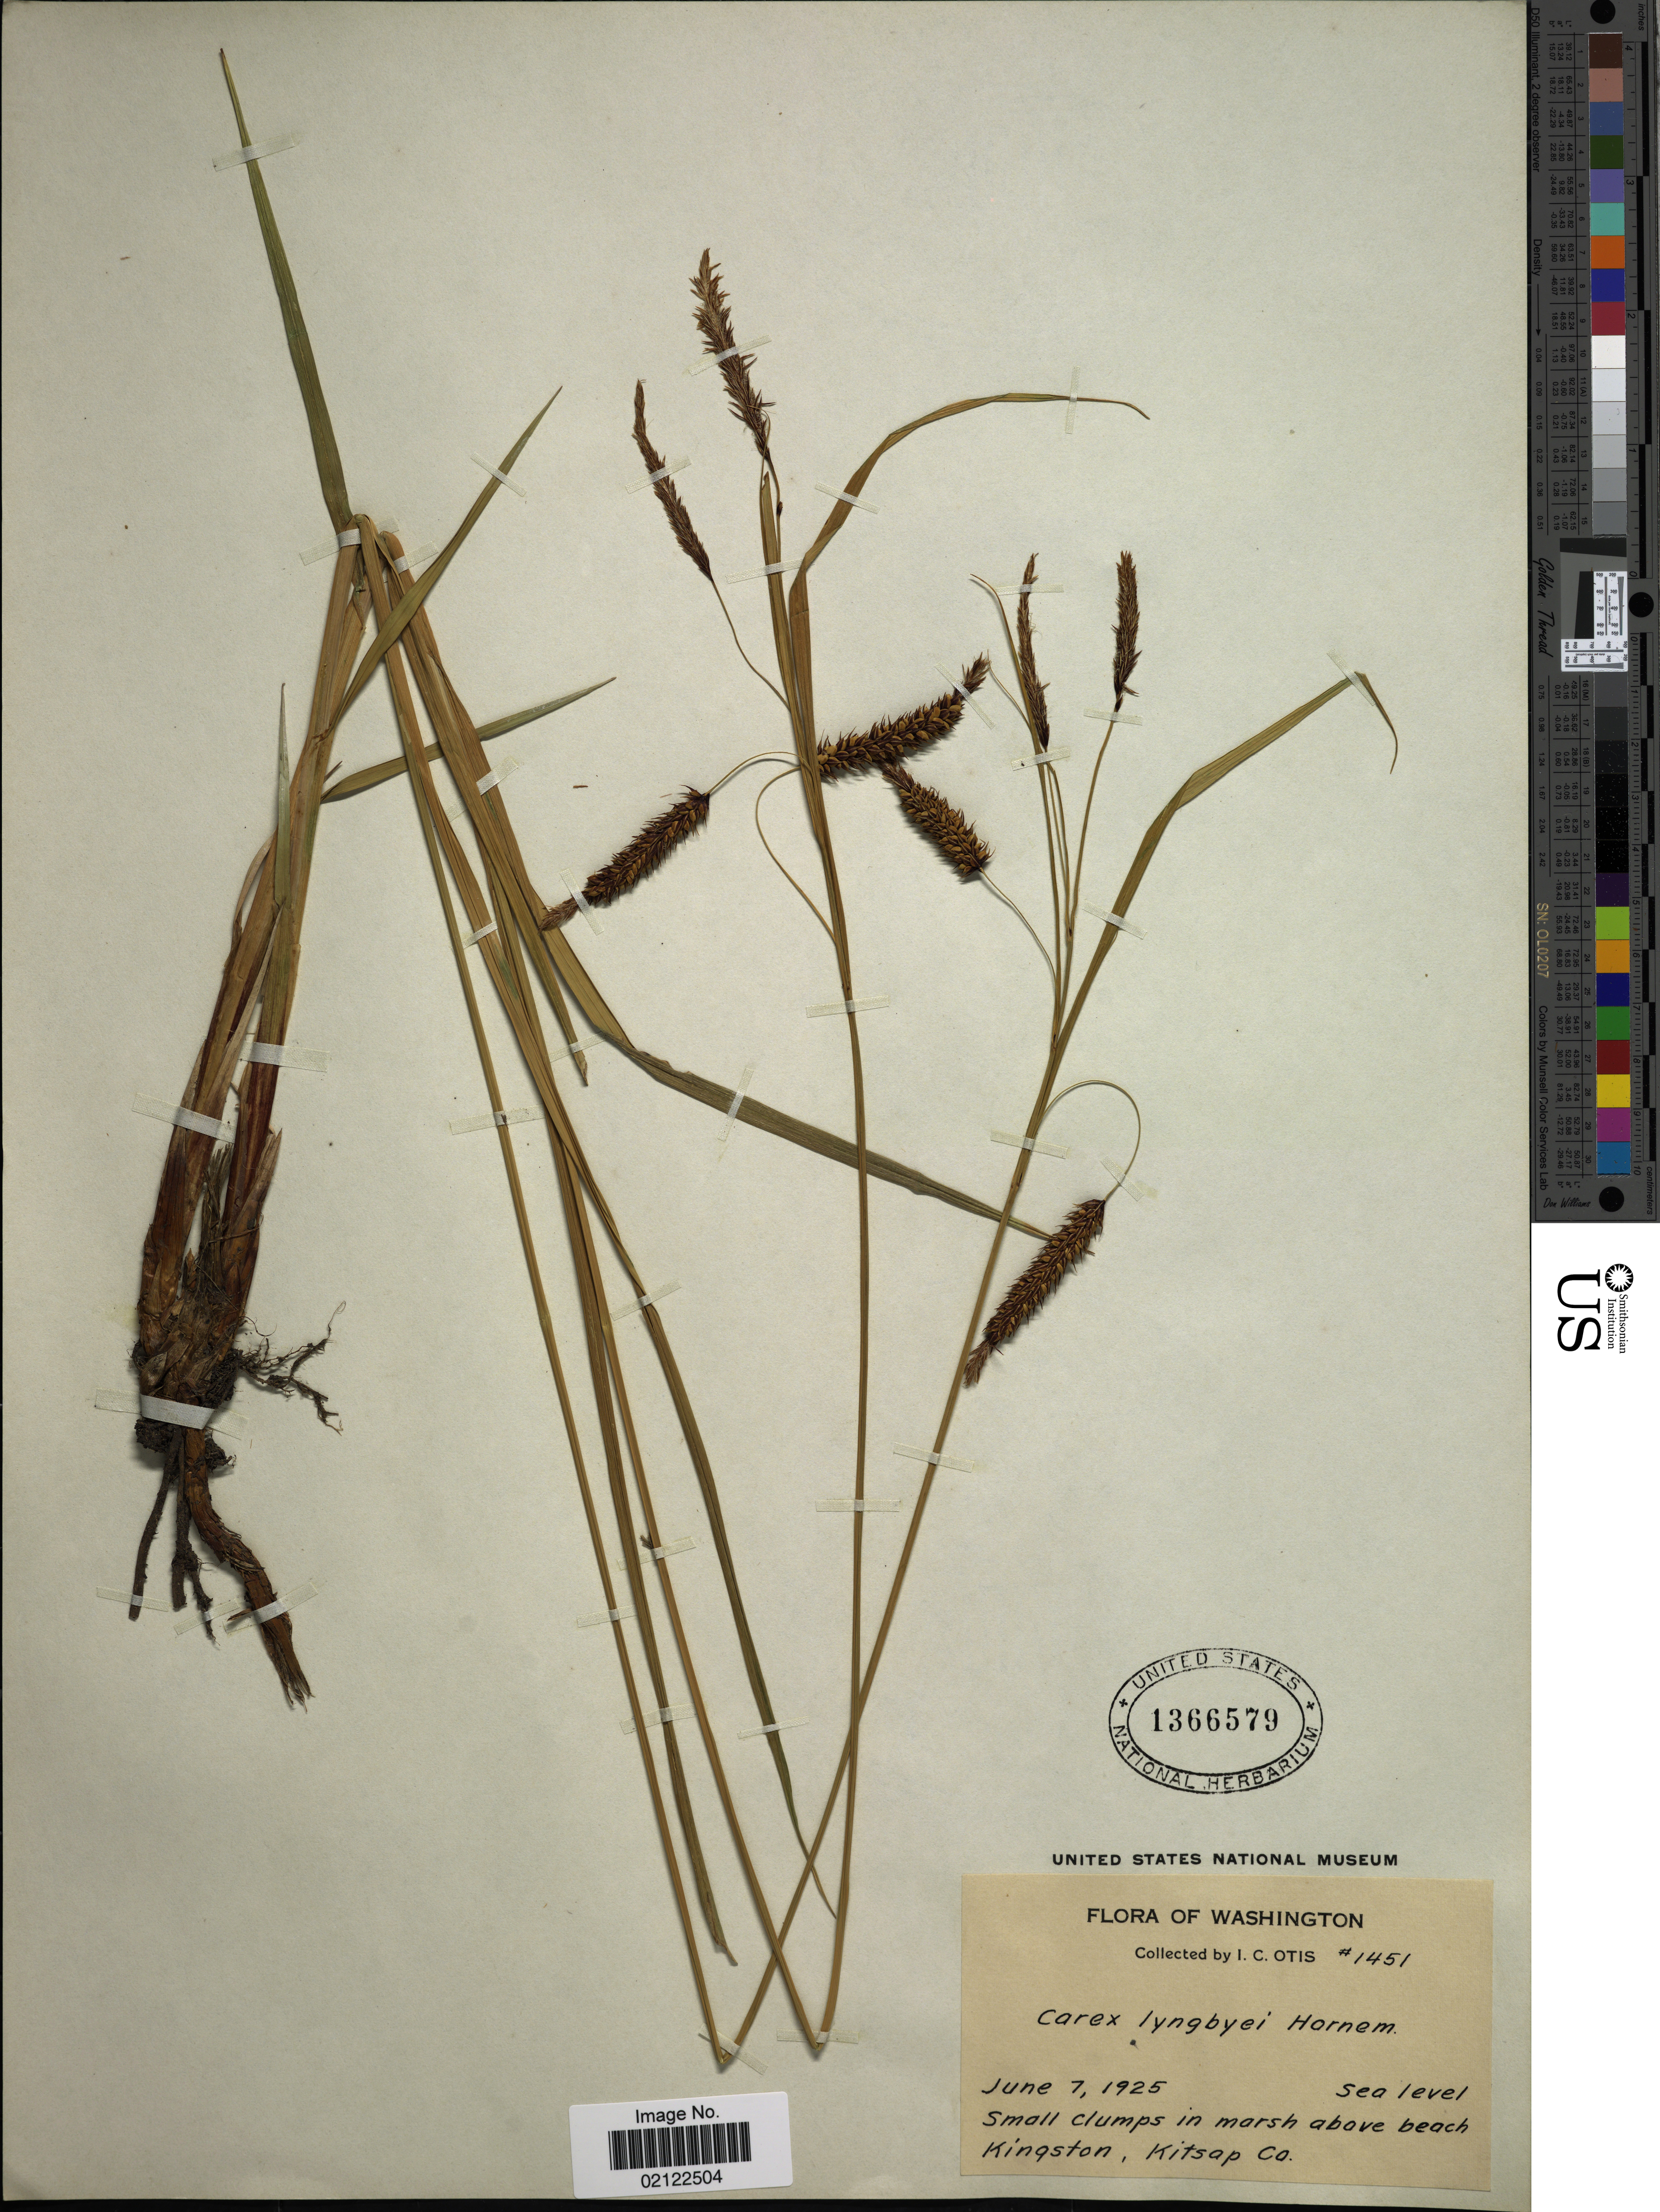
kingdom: Plantae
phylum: Tracheophyta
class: Liliopsida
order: Poales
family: Cyperaceae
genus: Carex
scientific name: Carex lyngbyei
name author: Hornem.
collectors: I. C. Otis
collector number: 1451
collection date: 1925-06-07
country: United States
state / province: Washington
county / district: Kitsap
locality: Small clumps in marsh above beach Kingston, Kitsap Co.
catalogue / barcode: US 1366579